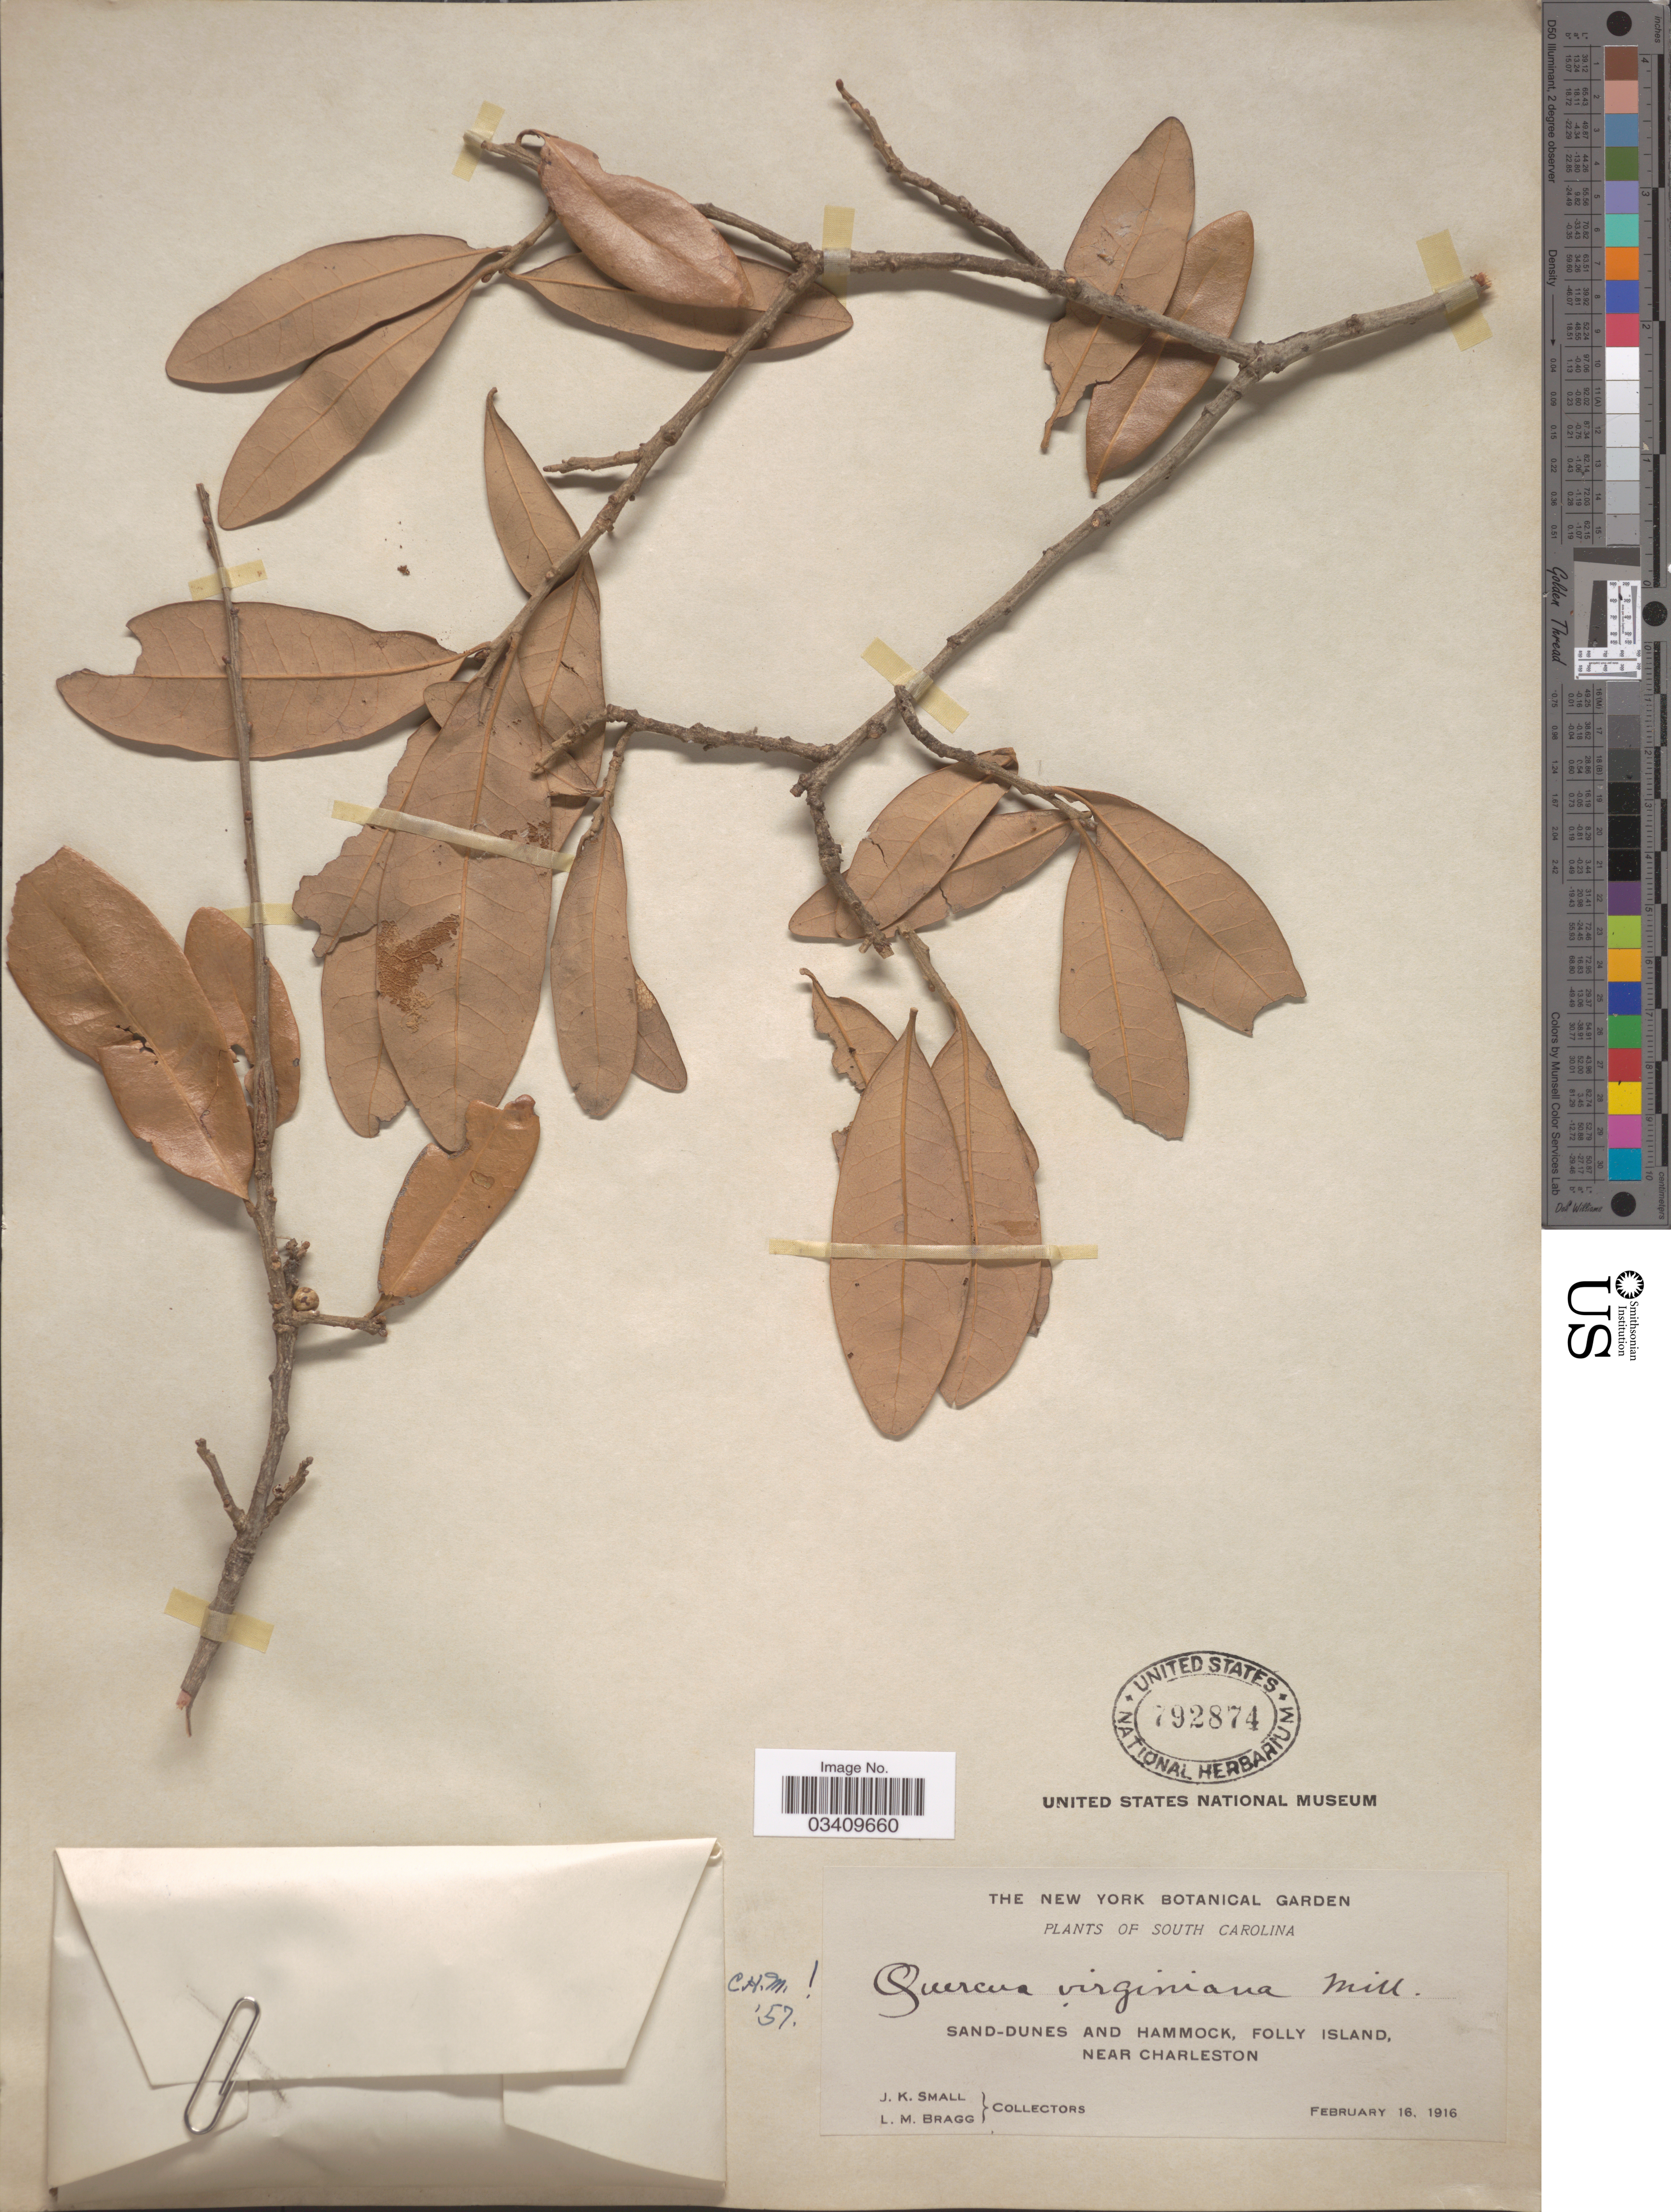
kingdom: Plantae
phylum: Tracheophyta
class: Magnoliopsida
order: Fagales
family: Fagaceae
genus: Quercus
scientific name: Quercus virginiana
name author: Mill.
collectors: J. K. Small & L. Bragg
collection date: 1916-02-16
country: United States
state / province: South Carolina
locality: Sand-dunes and hammock, Folly Island, near Charleston.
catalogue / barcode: US 792874